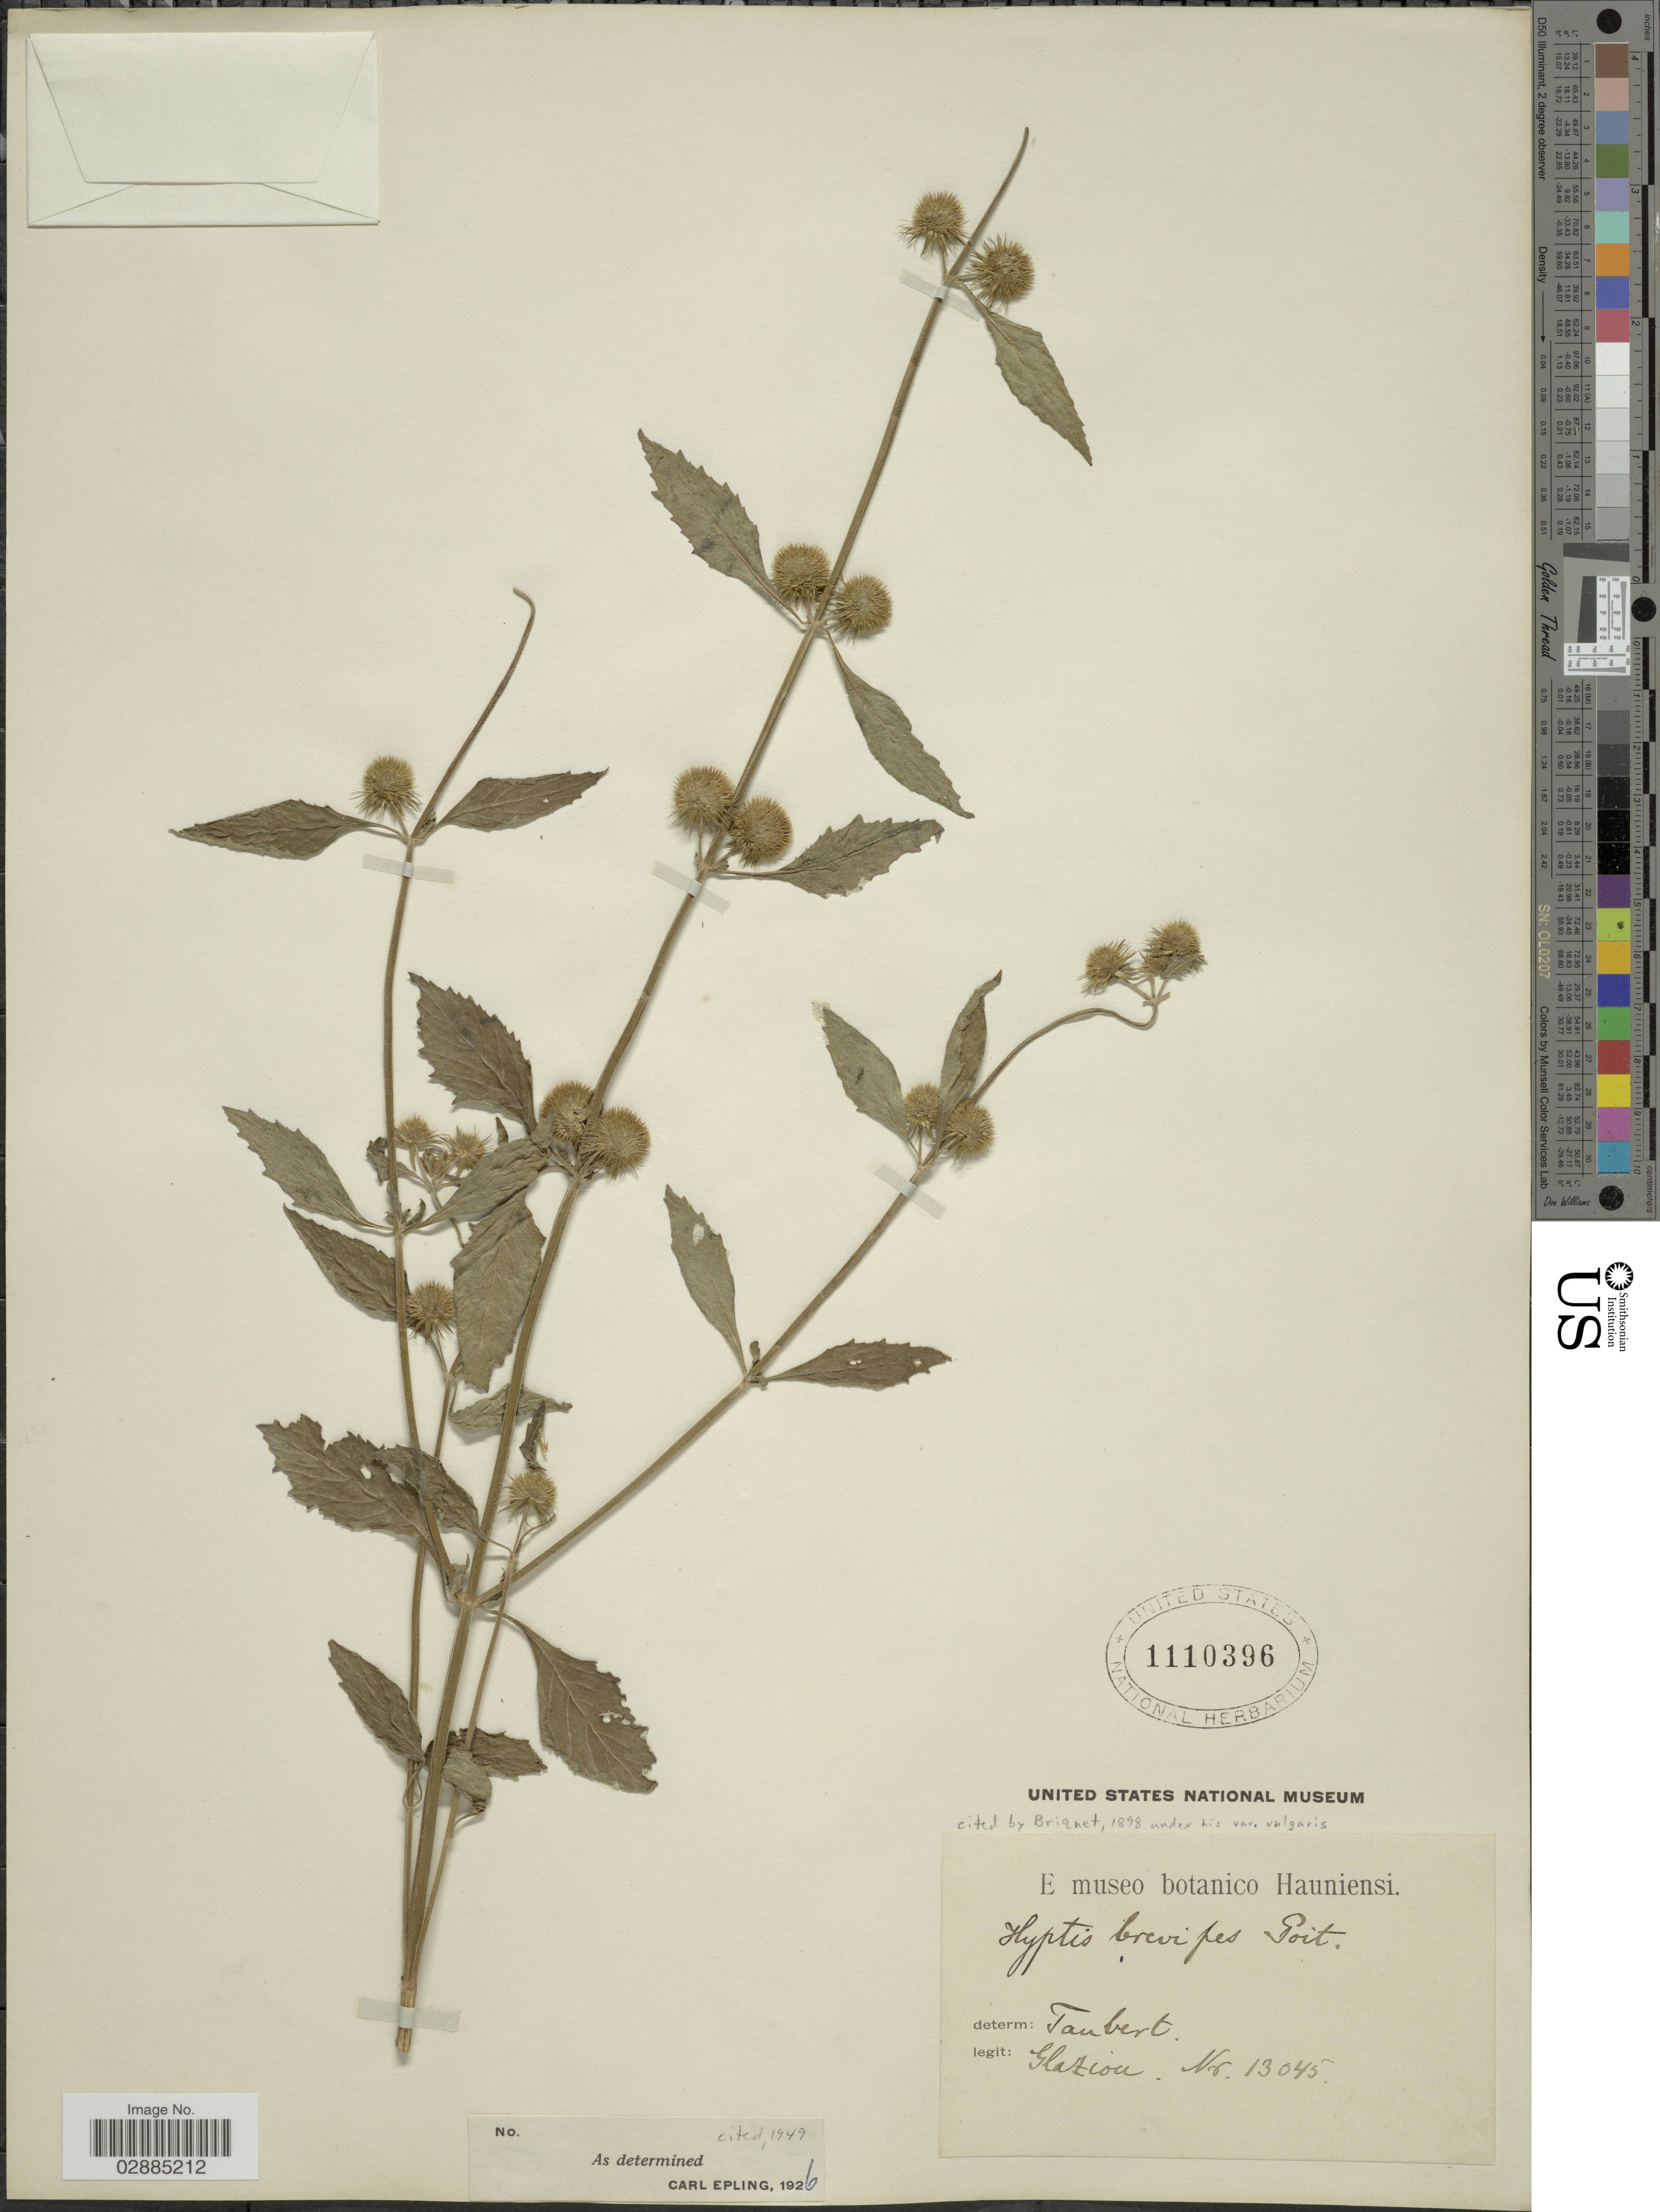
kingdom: Plantae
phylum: Tracheophyta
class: Magnoliopsida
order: Lamiales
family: Lamiaceae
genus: Hyptis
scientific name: Hyptis brevipes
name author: Poit.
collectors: Glaziou, --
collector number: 13045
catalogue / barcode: US 1110396